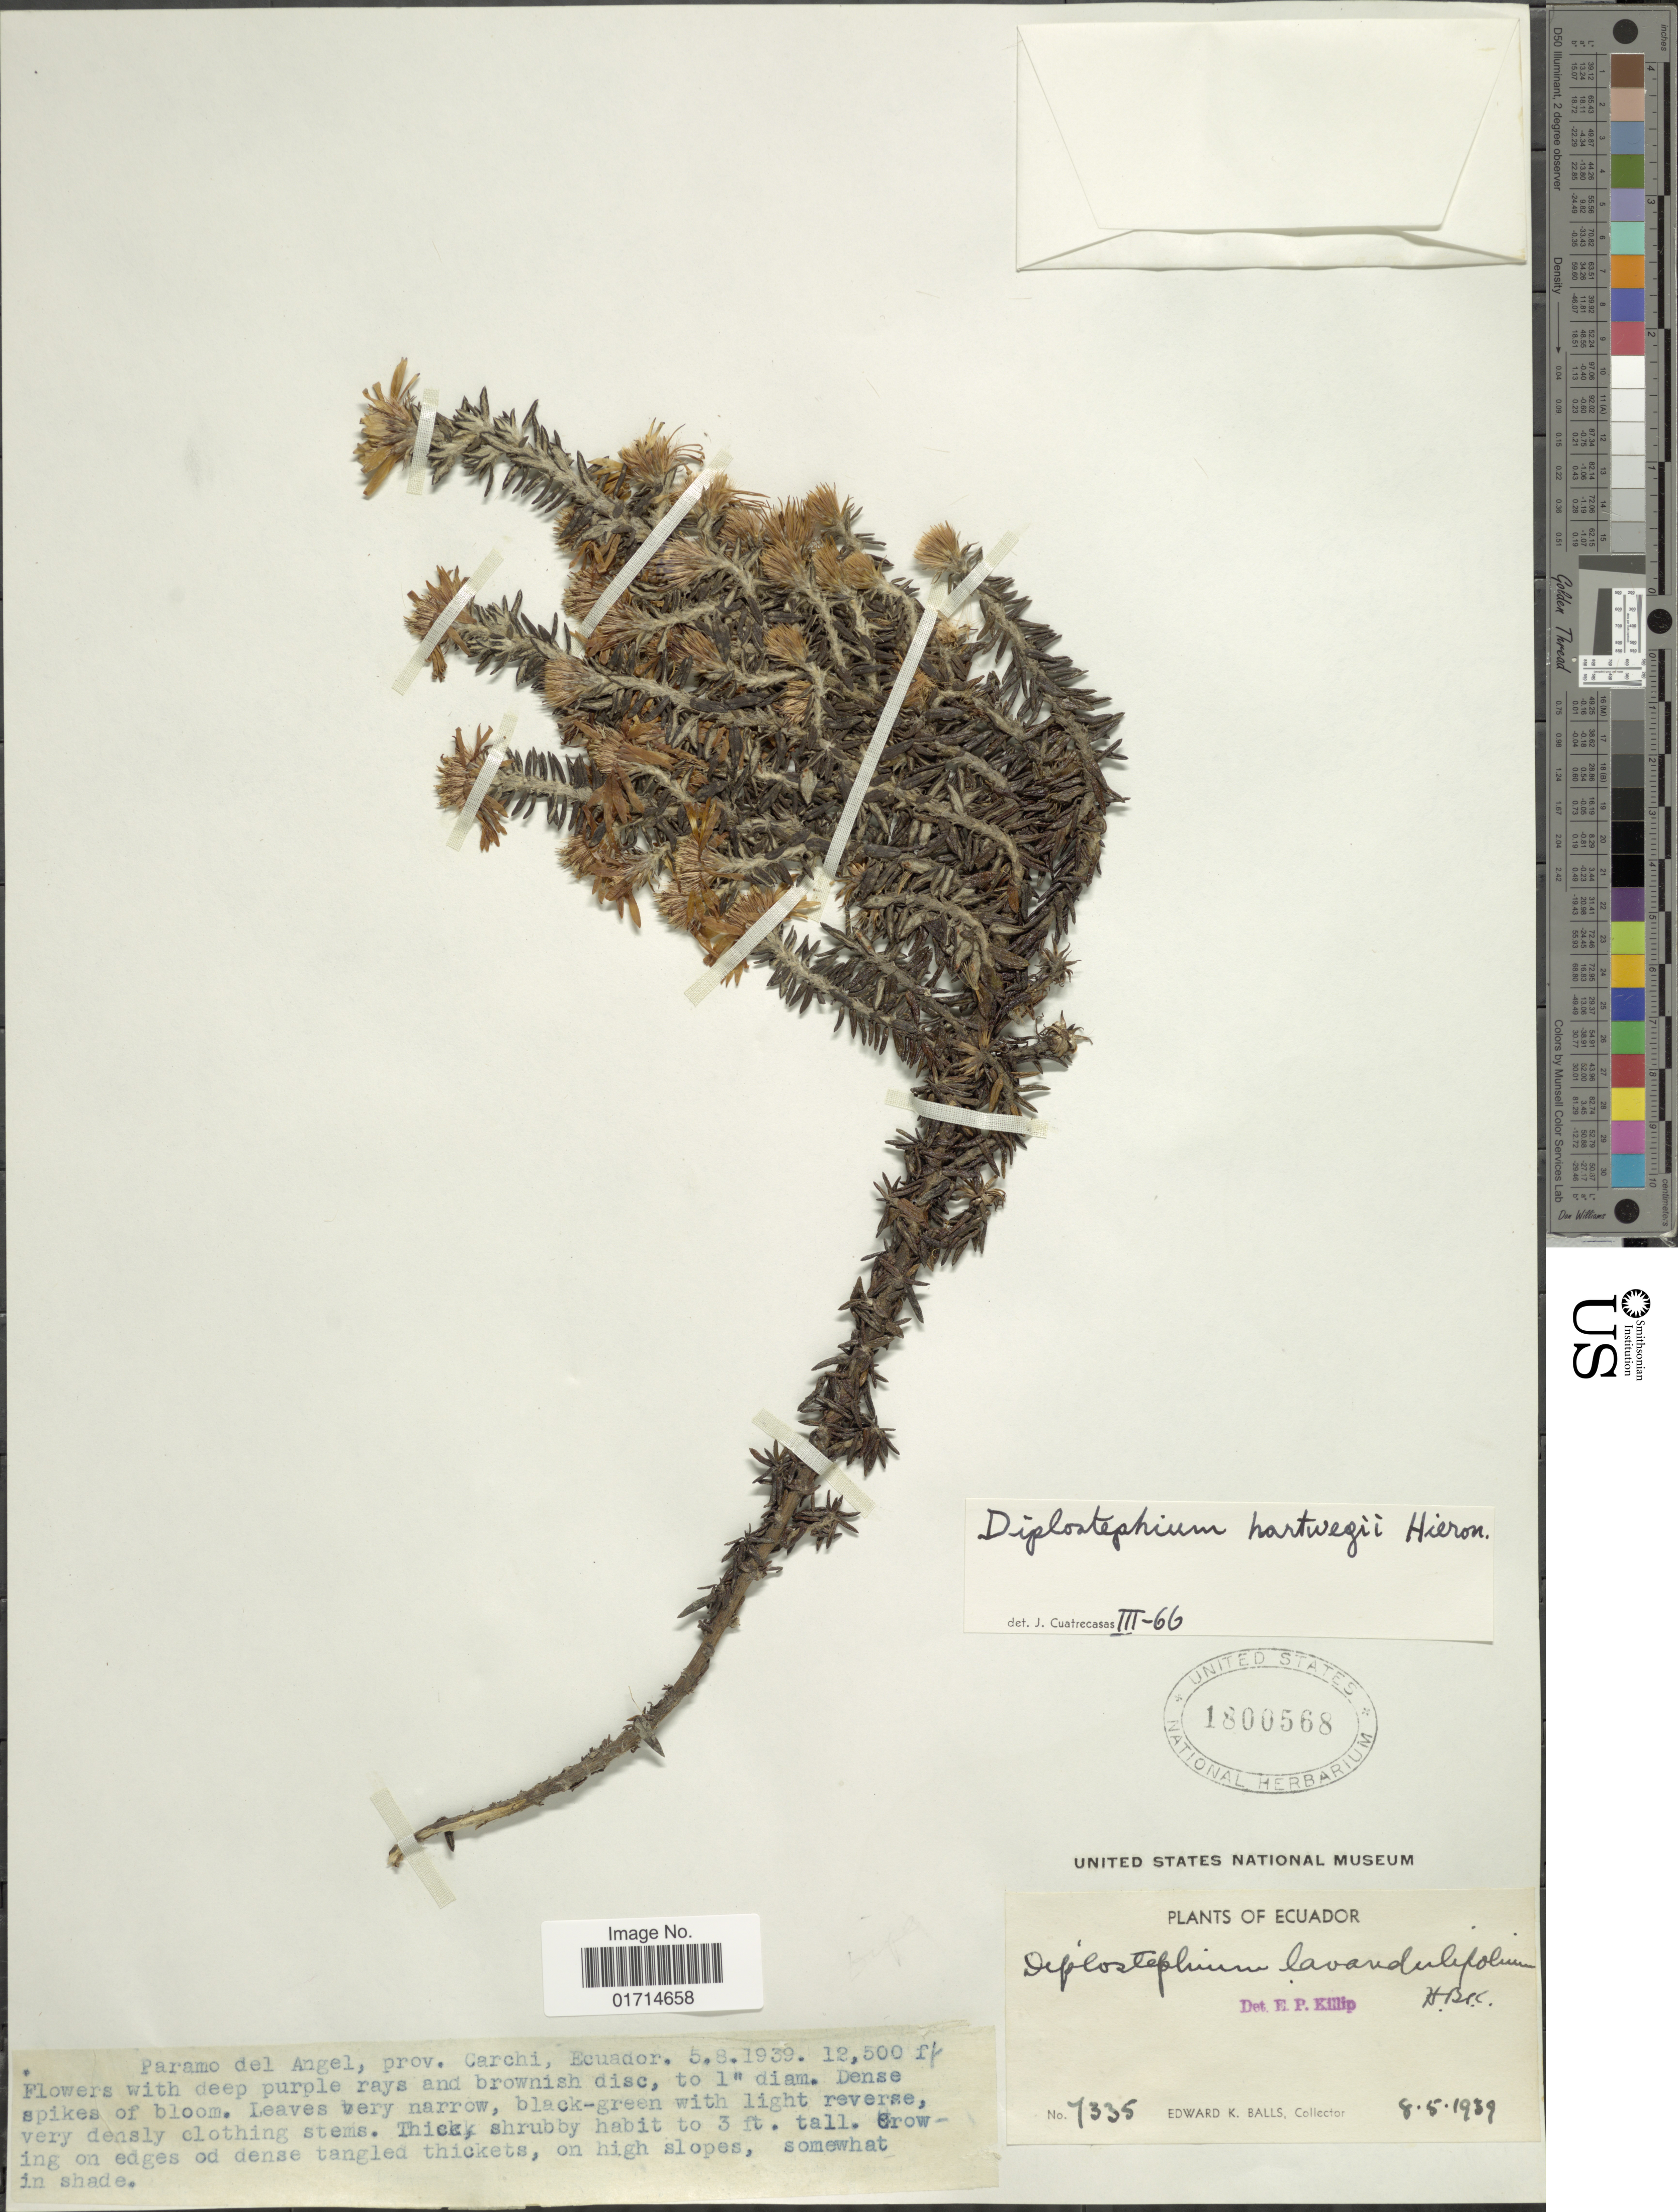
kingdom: Plantae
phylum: Tracheophyta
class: Magnoliopsida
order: Asterales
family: Asteraceae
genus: Diplostephium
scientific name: Diplostephium hartwegii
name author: Hieron.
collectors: E. K. Balls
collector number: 7335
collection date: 1939-08-05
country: Ecuador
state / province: Carchi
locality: Paramo del Angel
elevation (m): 3810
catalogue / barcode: US 1800568